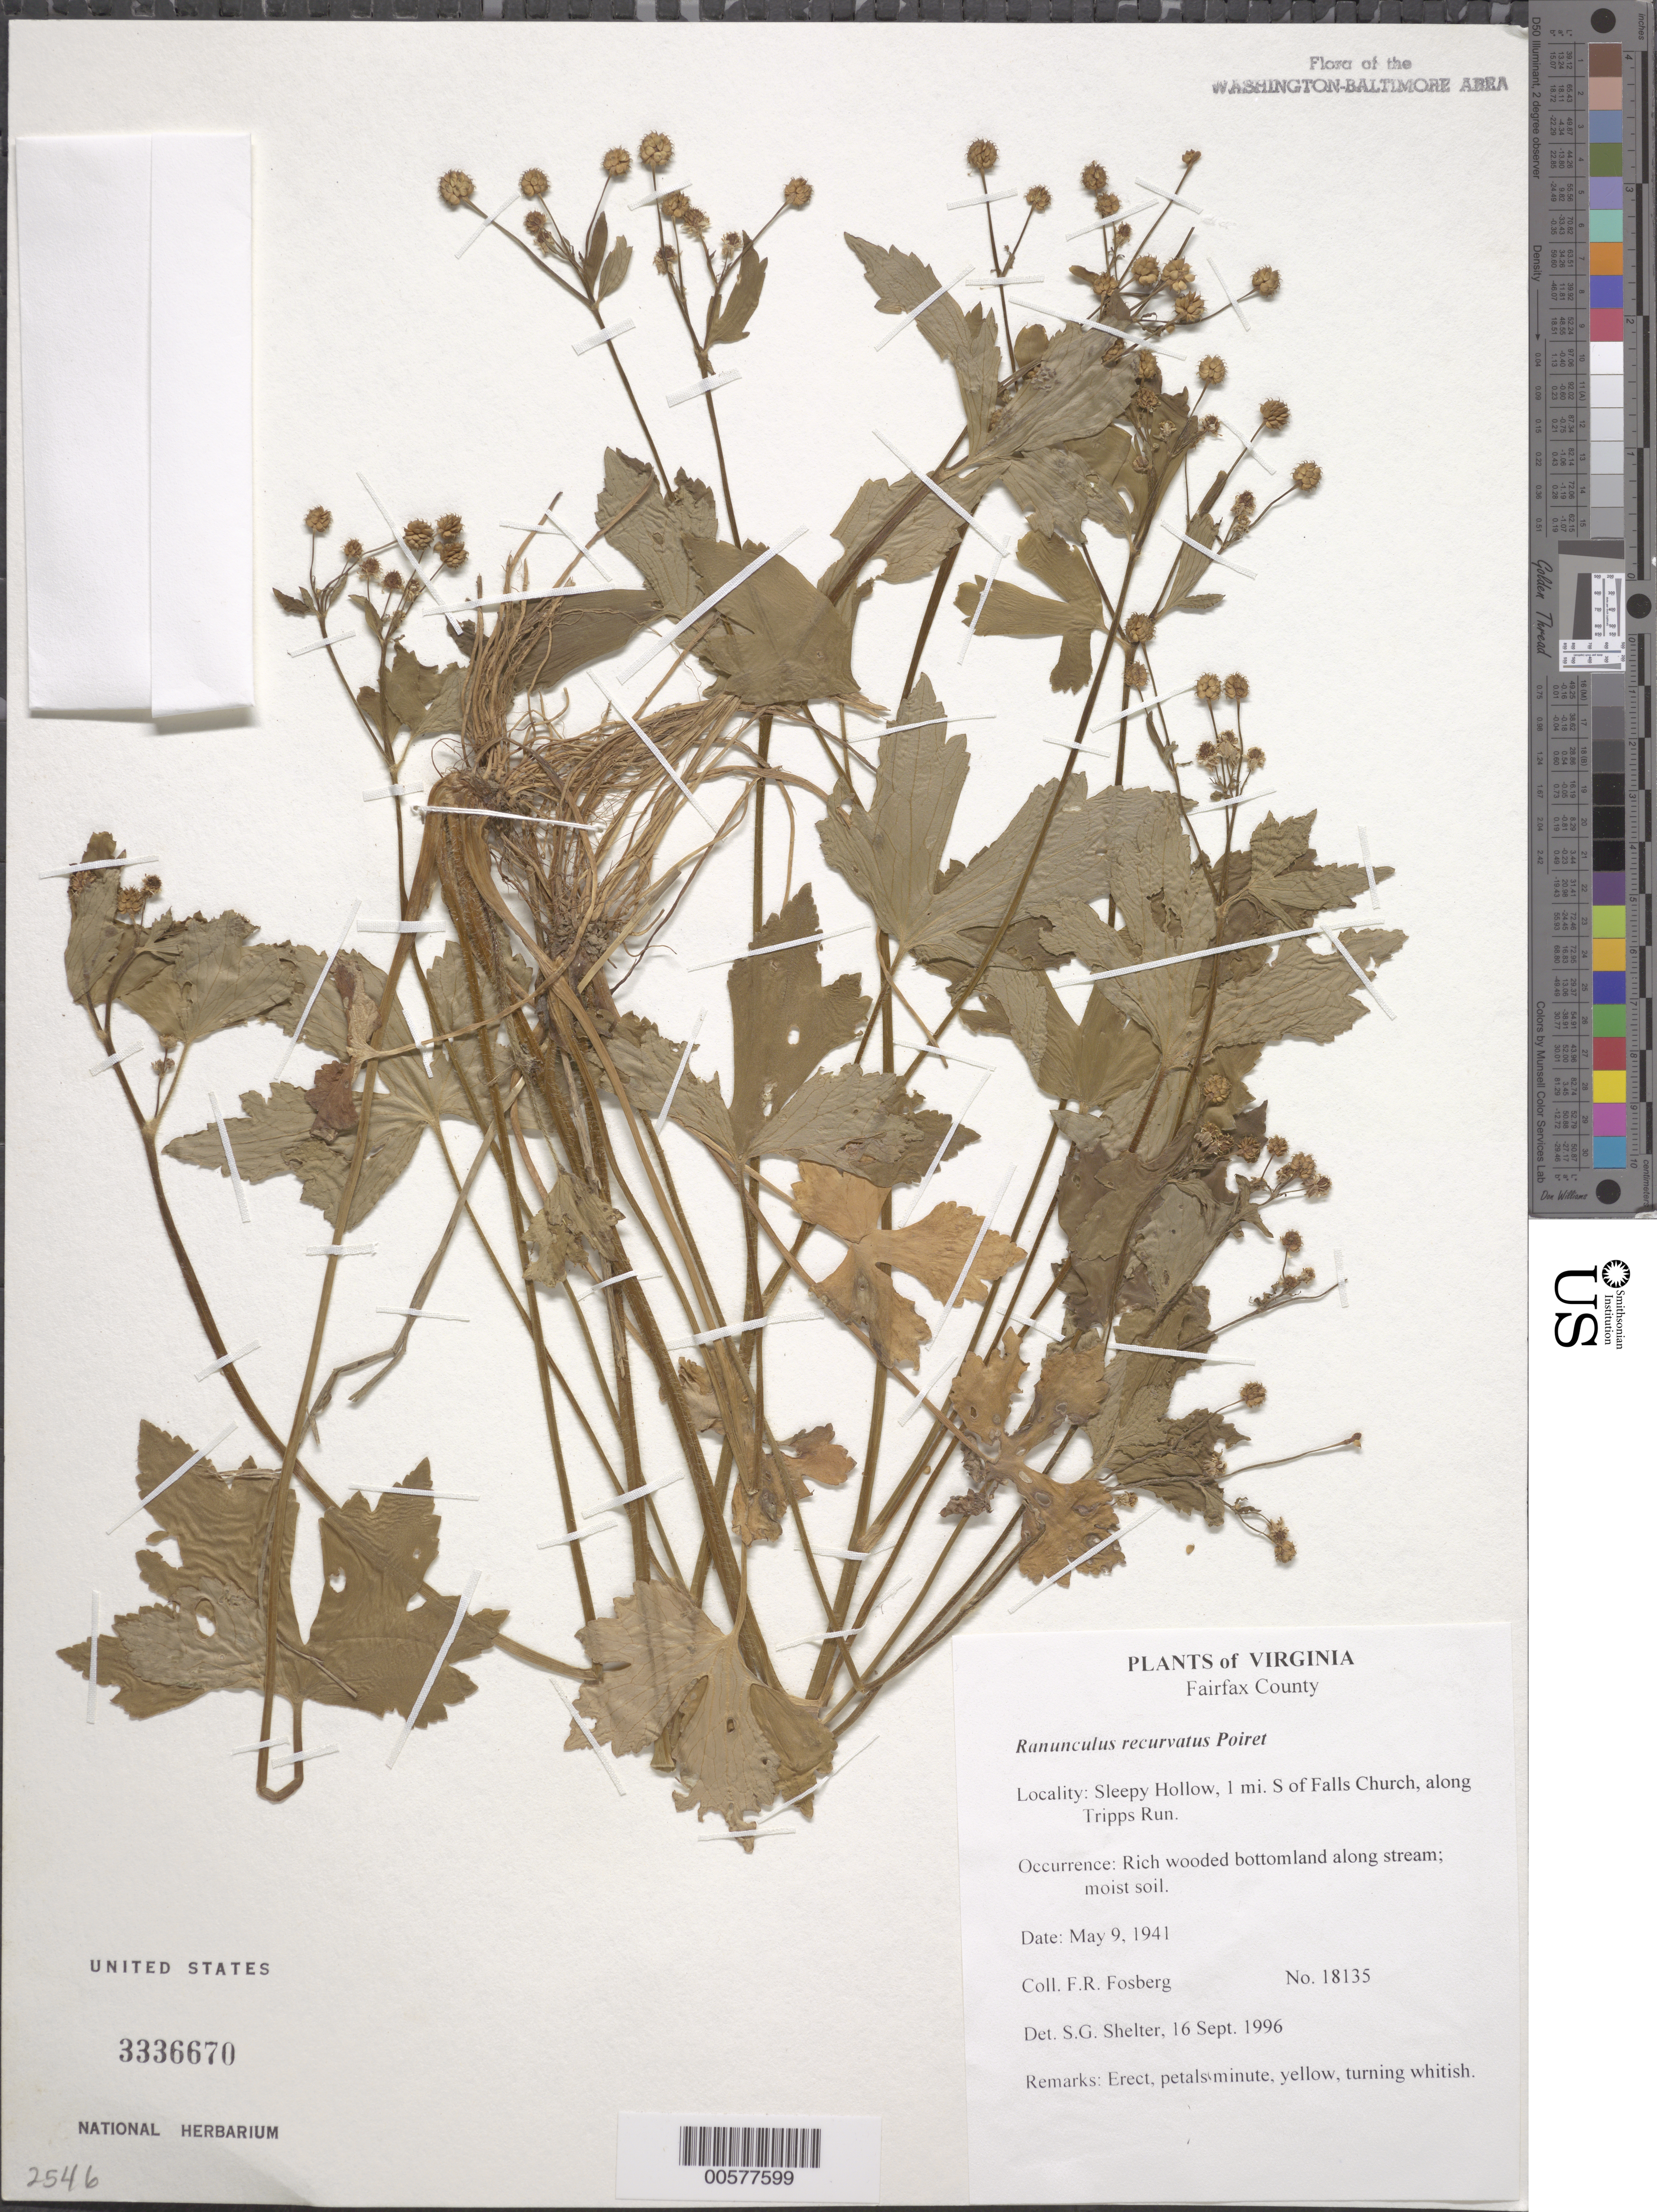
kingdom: Plantae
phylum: Tracheophyta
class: Magnoliopsida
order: Ranunculales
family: Ranunculaceae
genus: Ranunculus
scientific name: Ranunculus recurvatus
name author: Poir.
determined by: Shetler, Stanwyn G., (US), NMNH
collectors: F. R. Fosberg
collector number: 18135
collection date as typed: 09 May 1941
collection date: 1941-05-09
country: United States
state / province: Virginia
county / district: Fairfax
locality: Sleepy Hollow, 1 mi. S of Falls Church, along Tripps Run.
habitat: Rich wooded bottomland along stream; moist soil.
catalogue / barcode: US 3336670